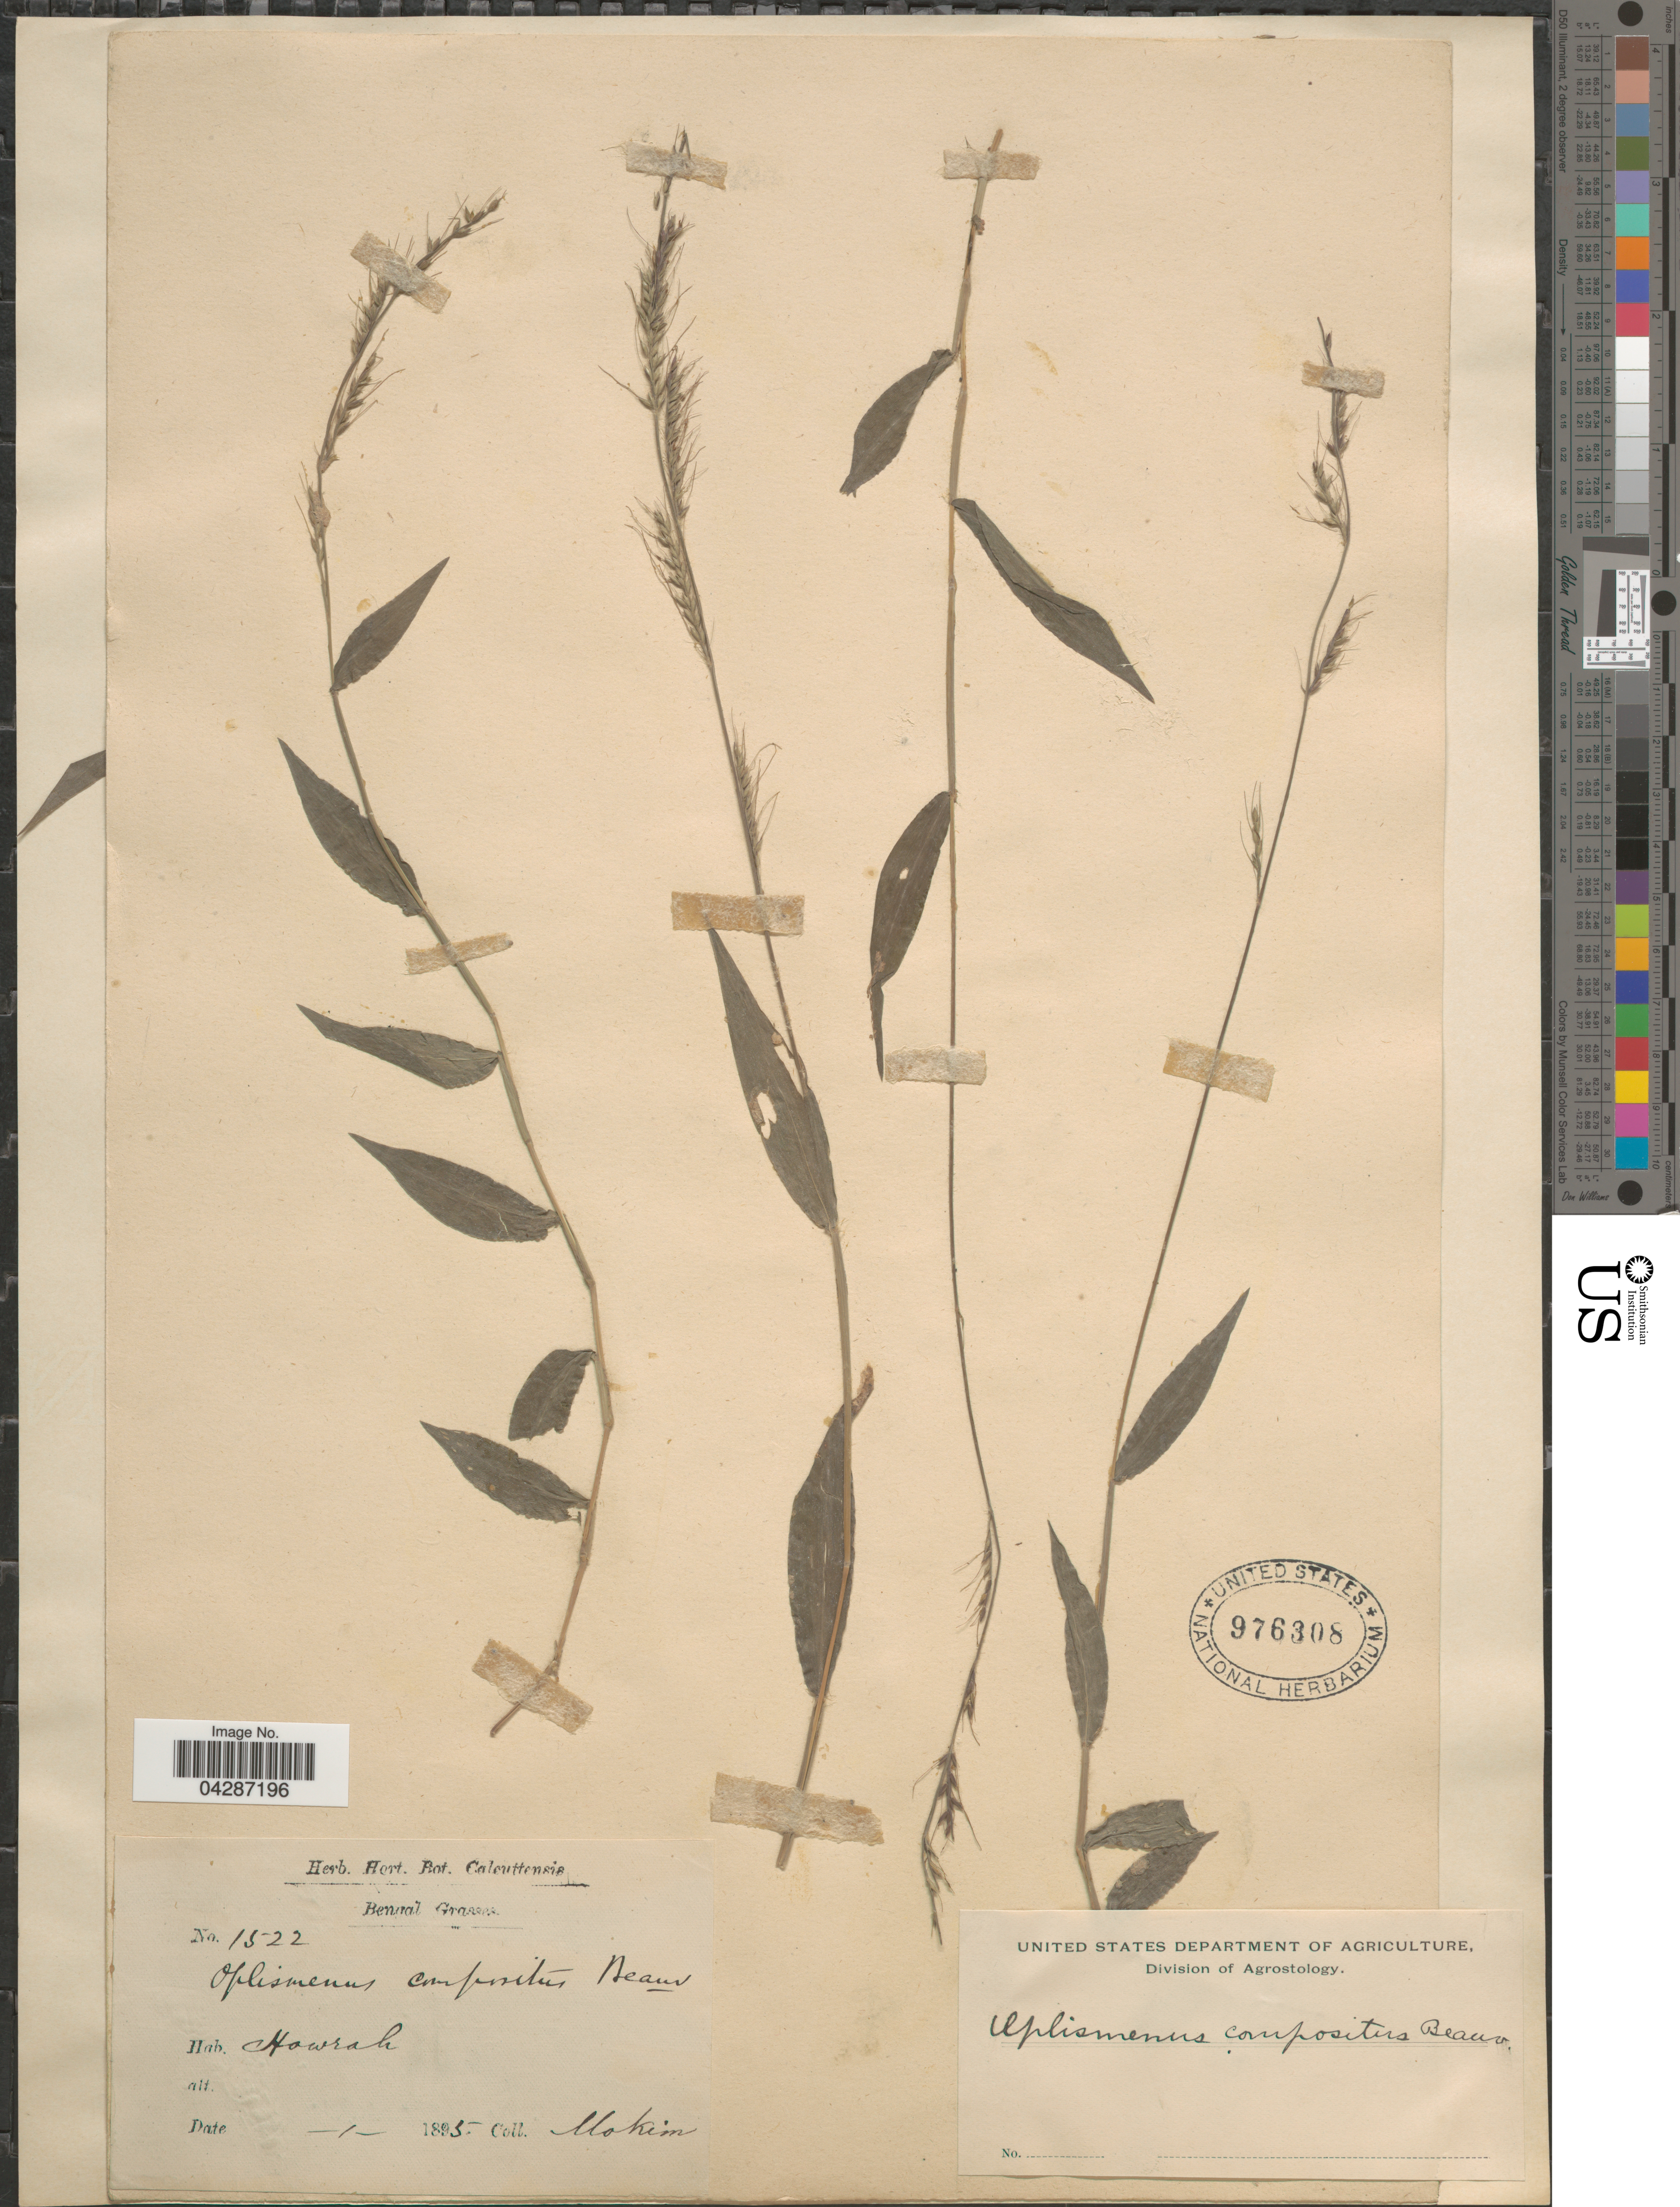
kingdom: Plantae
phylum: Tracheophyta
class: Liliopsida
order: Poales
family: Poaceae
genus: Oplismenus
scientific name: Oplismenus compositus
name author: (L.) P. Beauv.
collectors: -. Mokim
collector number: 1522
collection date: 1895-01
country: India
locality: Bengal. Howrah.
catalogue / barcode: US 976308